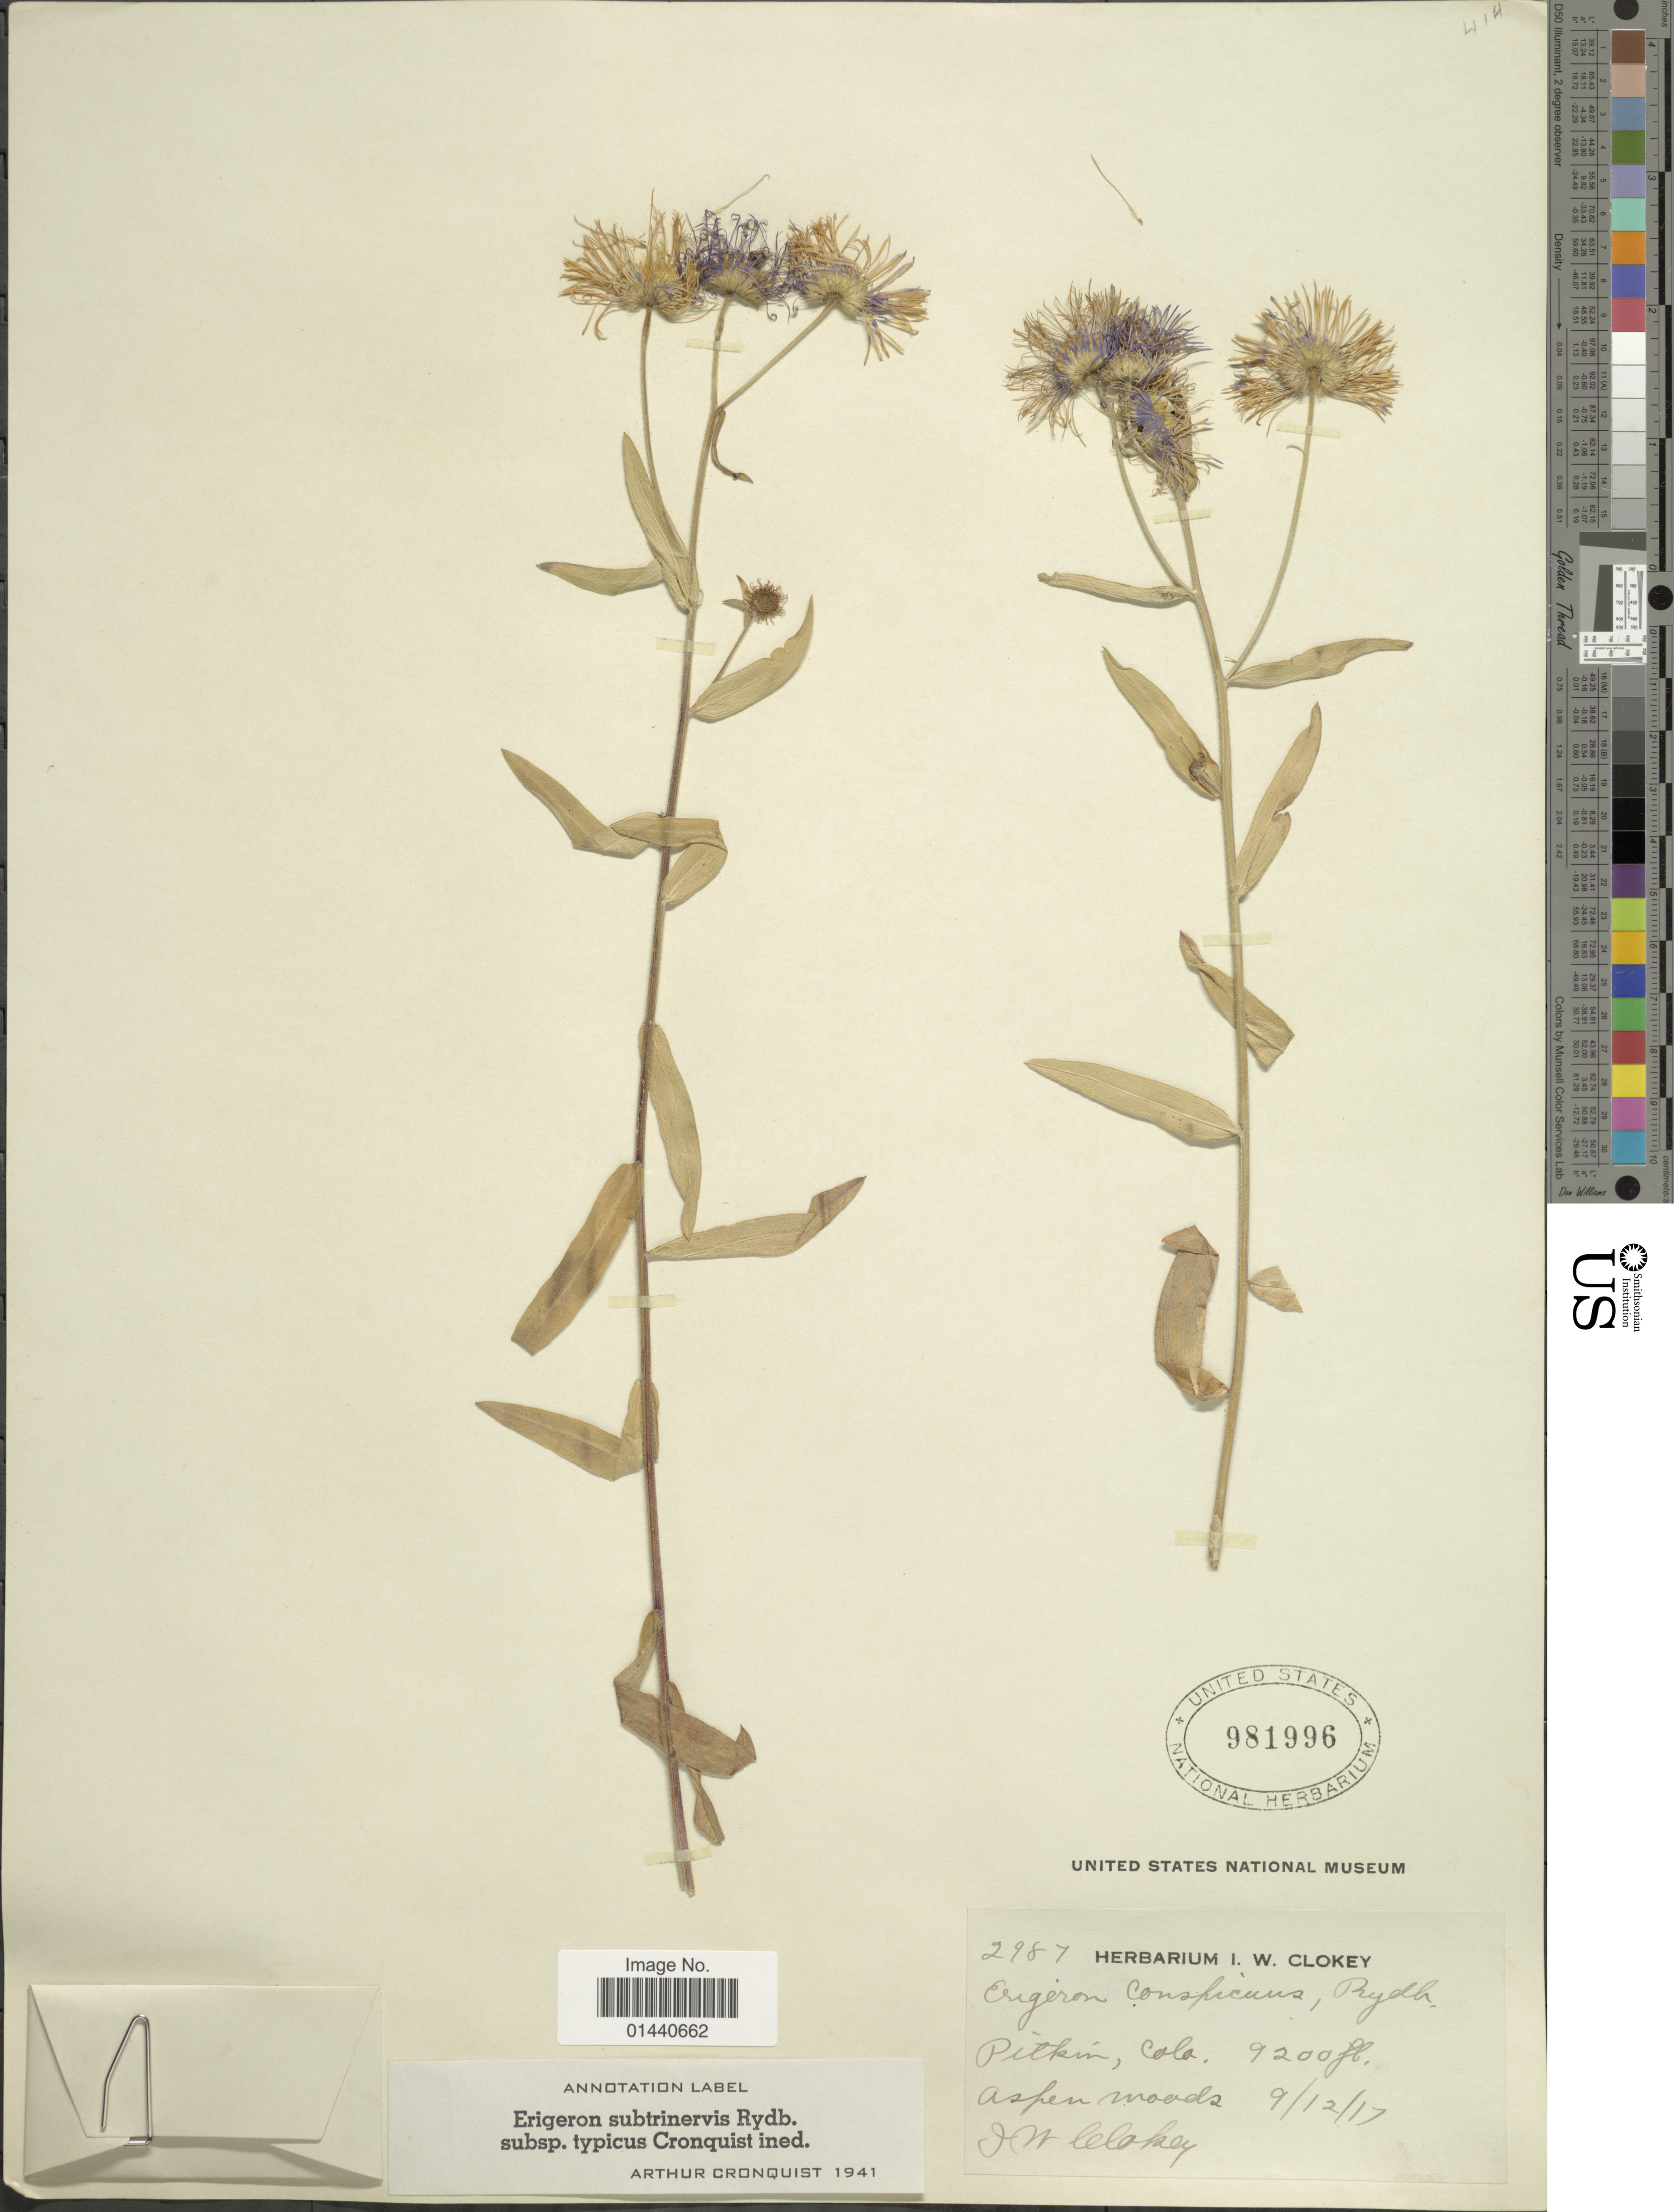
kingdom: Plantae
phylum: Tracheophyta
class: Magnoliopsida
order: Asterales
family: Asteraceae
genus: Erigeron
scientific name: Erigeron subtrinervis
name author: Rydb. ex Porter & Britton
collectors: I. W. Clokey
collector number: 2987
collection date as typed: Transcribed d/m/y: 12/9/17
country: United States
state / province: Colorado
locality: Pitkin, Colo. Aspen woods.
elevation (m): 2804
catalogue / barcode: US 981996